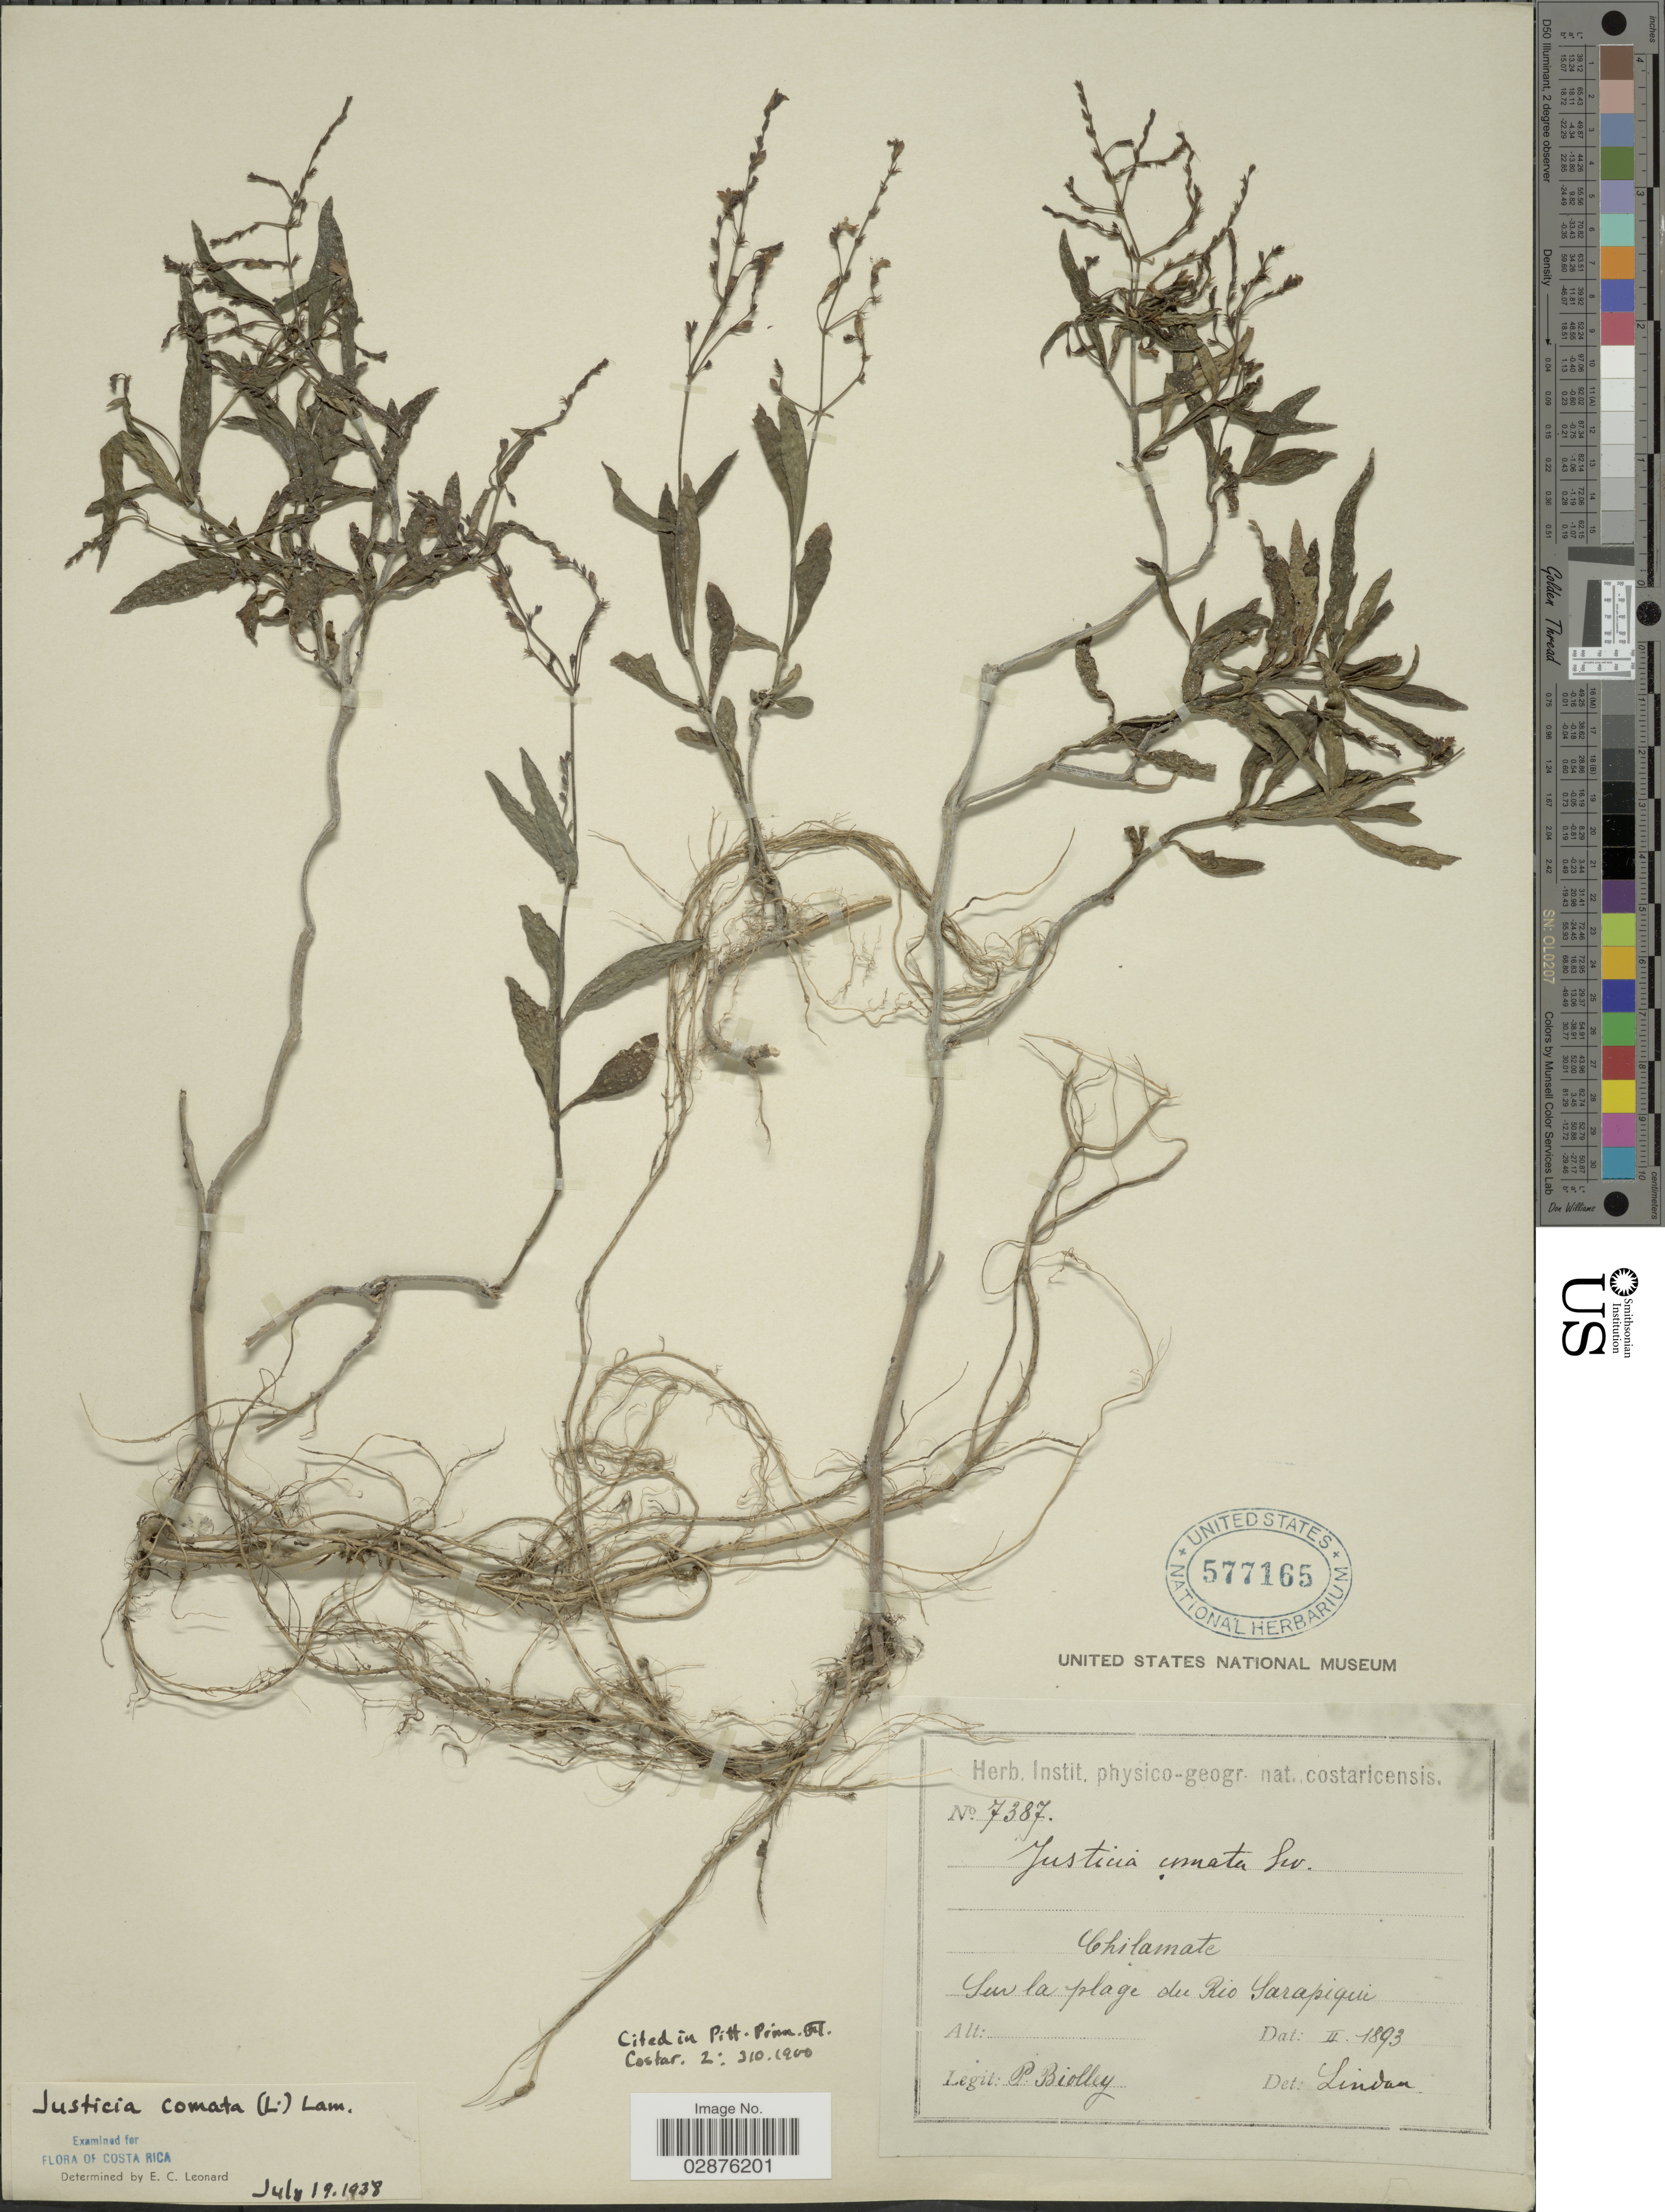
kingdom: Plantae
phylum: Tracheophyta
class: Magnoliopsida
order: Lamiales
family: Acanthaceae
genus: Justicia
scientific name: Justicia comata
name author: (L.) Lam.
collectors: P. Biolley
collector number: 7387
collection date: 1893-02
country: Costa Rica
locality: Chilamate, Sur la plage du Rio Sarapiqui.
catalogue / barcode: US 577165